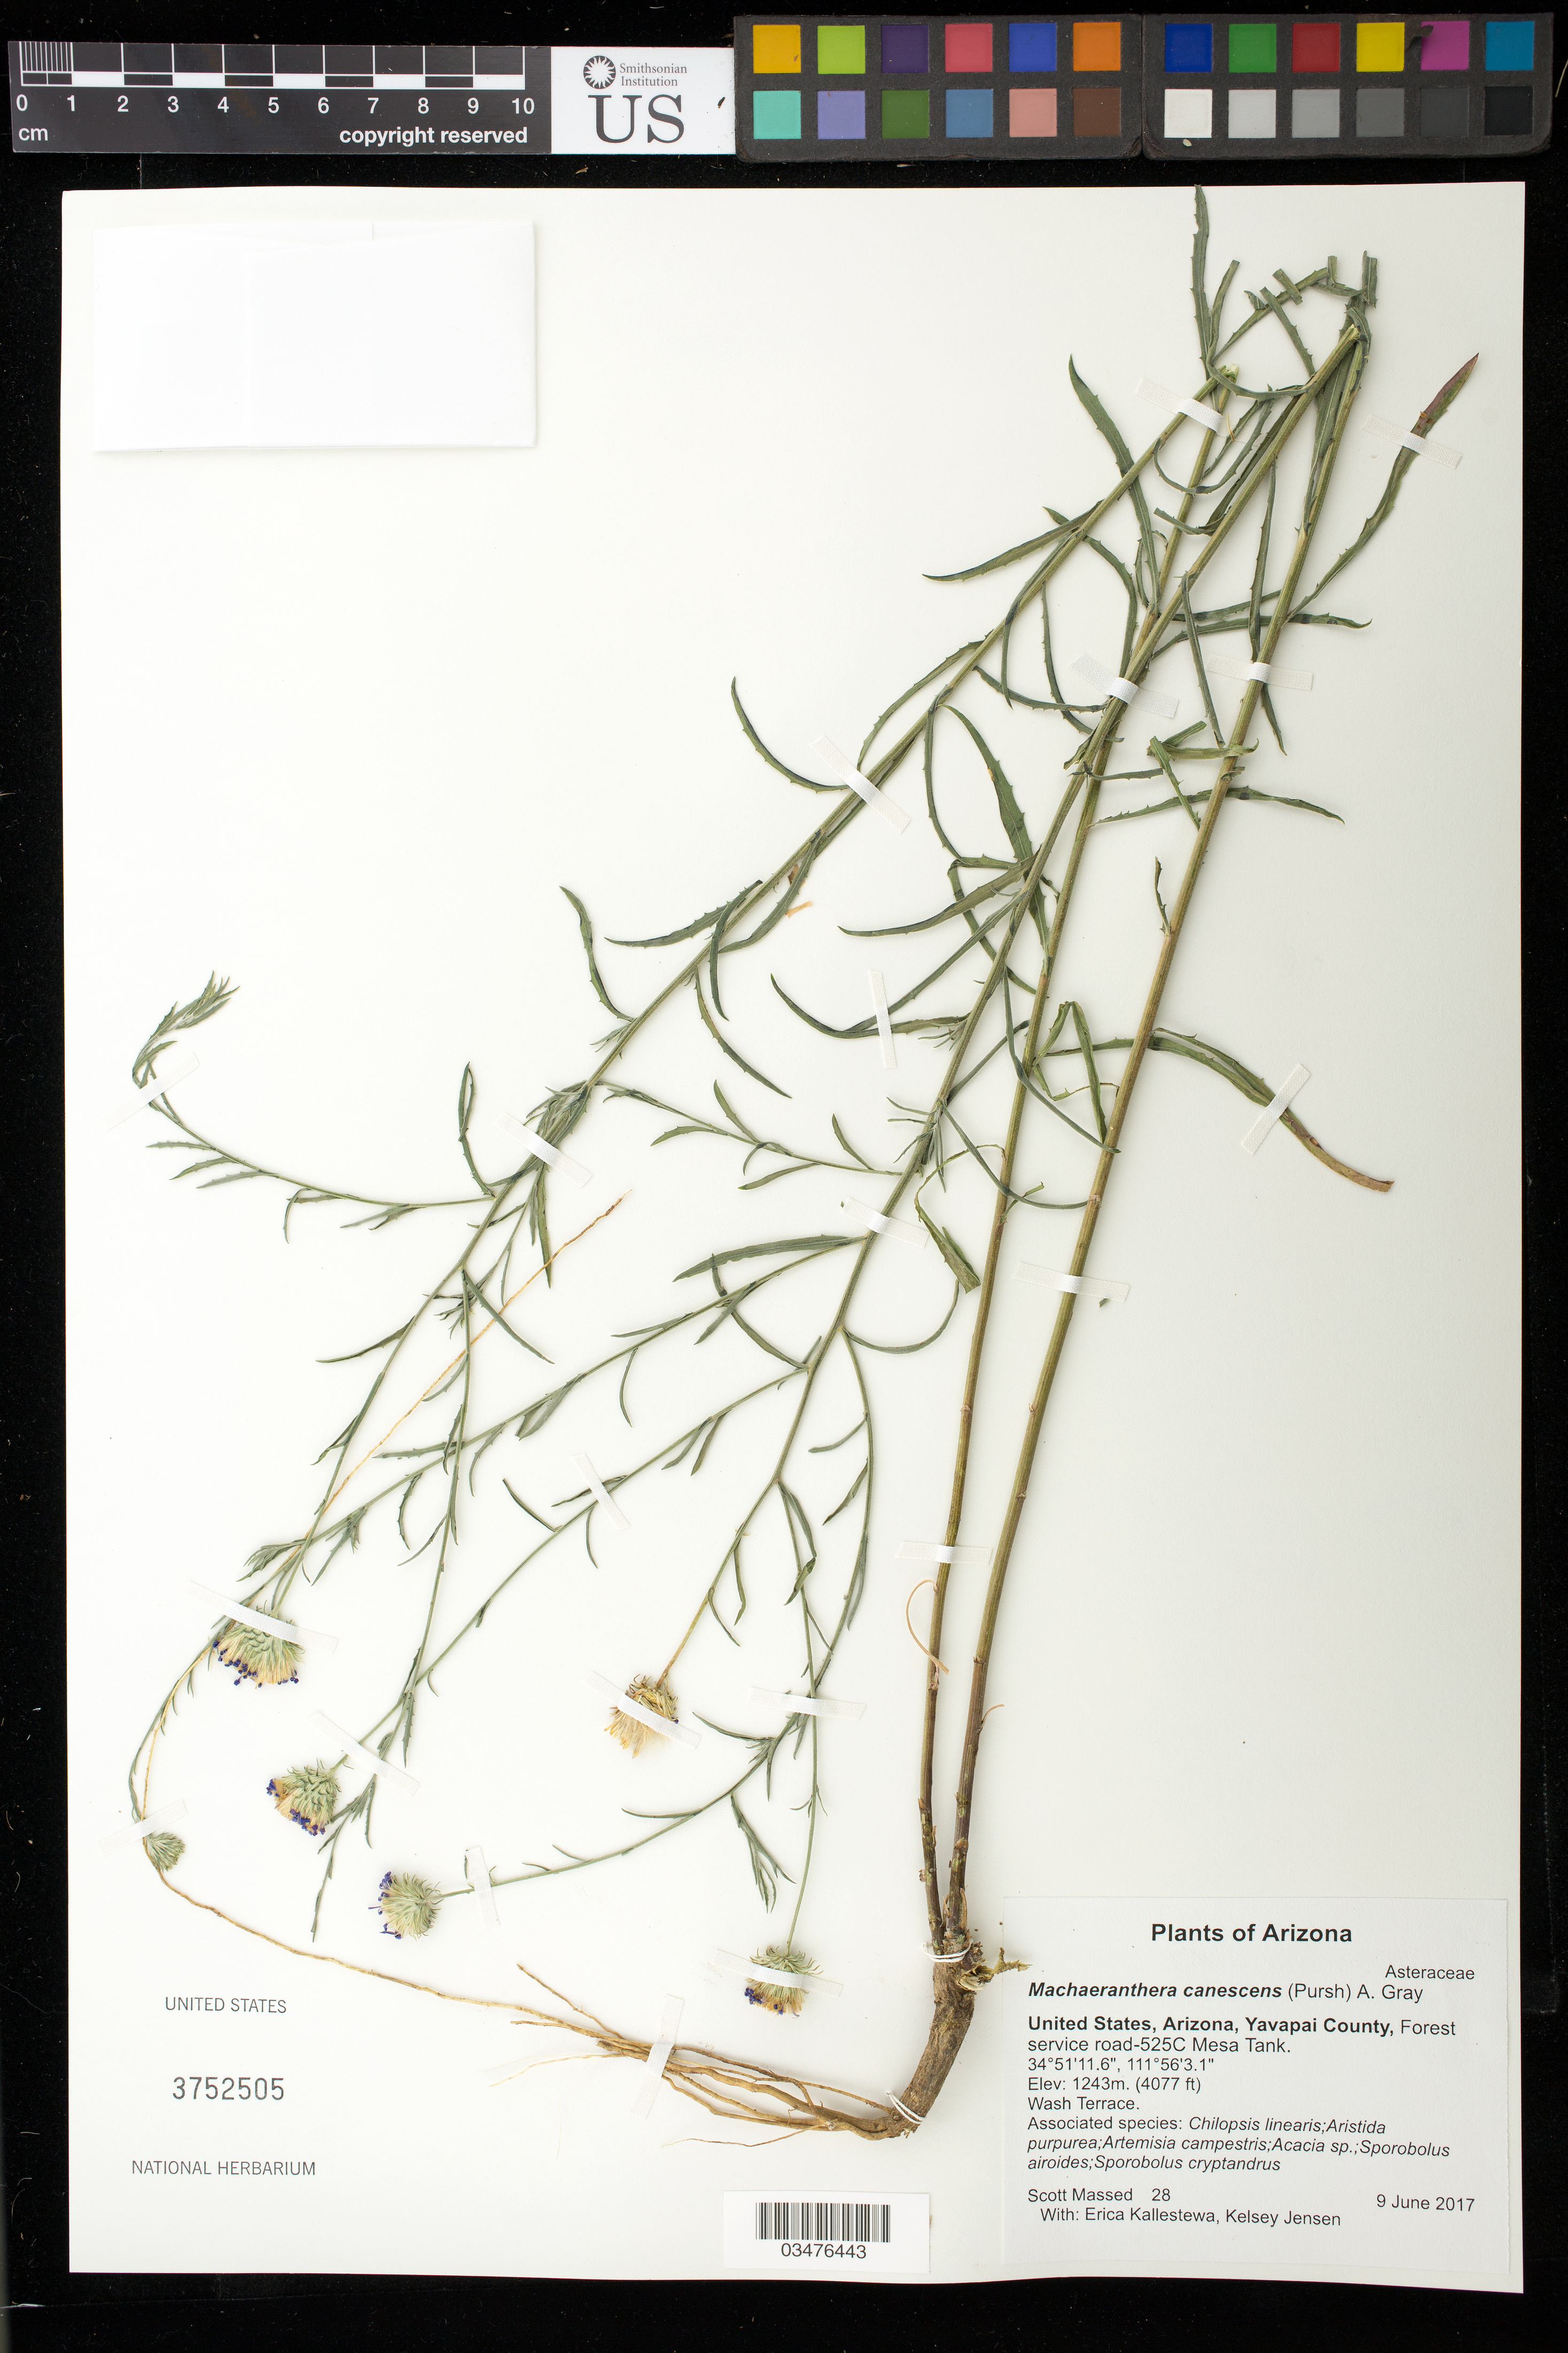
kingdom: Plantae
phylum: Tracheophyta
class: Magnoliopsida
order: Asterales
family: Asteraceae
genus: Machaeranthera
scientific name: Machaeranthera canescens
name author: (Pursh) A. Gray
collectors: S. Massed, E. Kallestewa & K. Jensen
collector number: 28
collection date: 2017-06-09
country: United States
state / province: Arizona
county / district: Yavapai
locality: Forest Service Road -525 C Mesa Tank.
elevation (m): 1243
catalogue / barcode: US 3752505